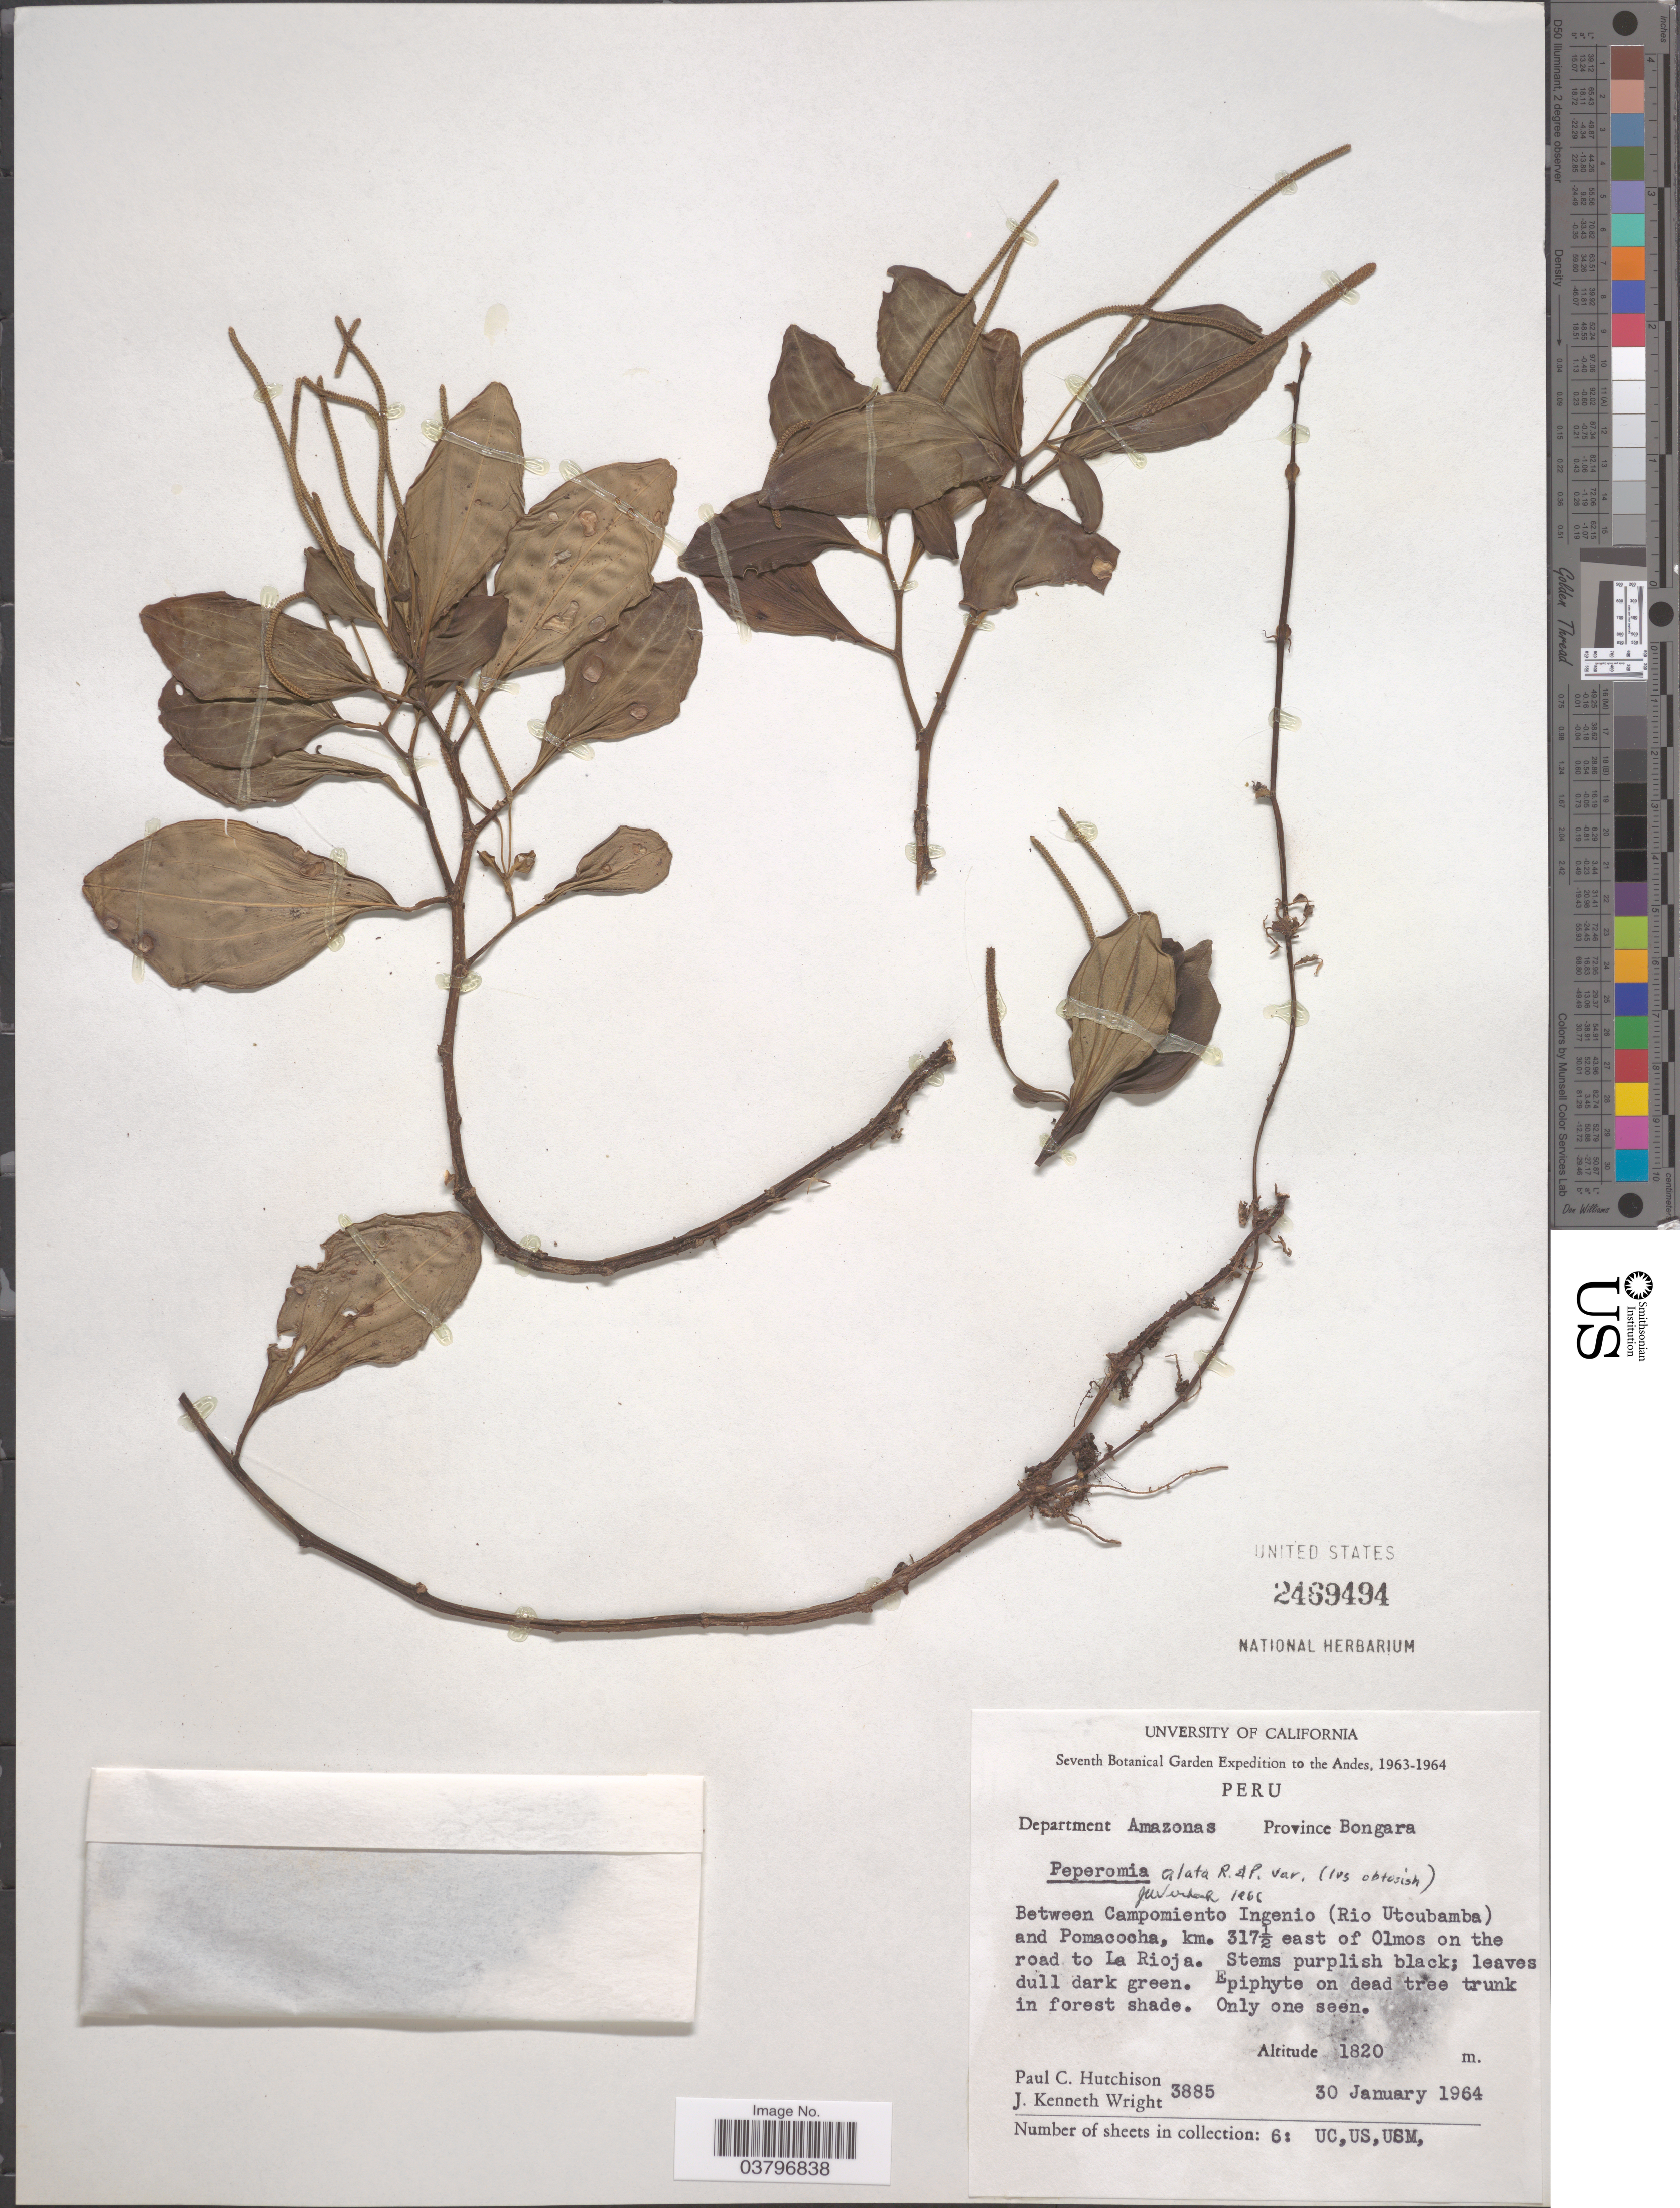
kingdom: Plantae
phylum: Tracheophyta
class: Magnoliopsida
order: Piperales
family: Piperaceae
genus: Peperomia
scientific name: Peperomia alata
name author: Ruiz & Pav.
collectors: P. C. Hutchison & J. K. Wright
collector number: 3885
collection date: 1964-01-30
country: Peru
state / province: Amazonas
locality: Andes. Department Amazonas. Province Bongara. Between Campomiento Ingenio (Rio Urcubamba) and Pomacocha, km. 317½ east of Olmos on the road to La Rioja.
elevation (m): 1820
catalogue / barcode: US 2469494